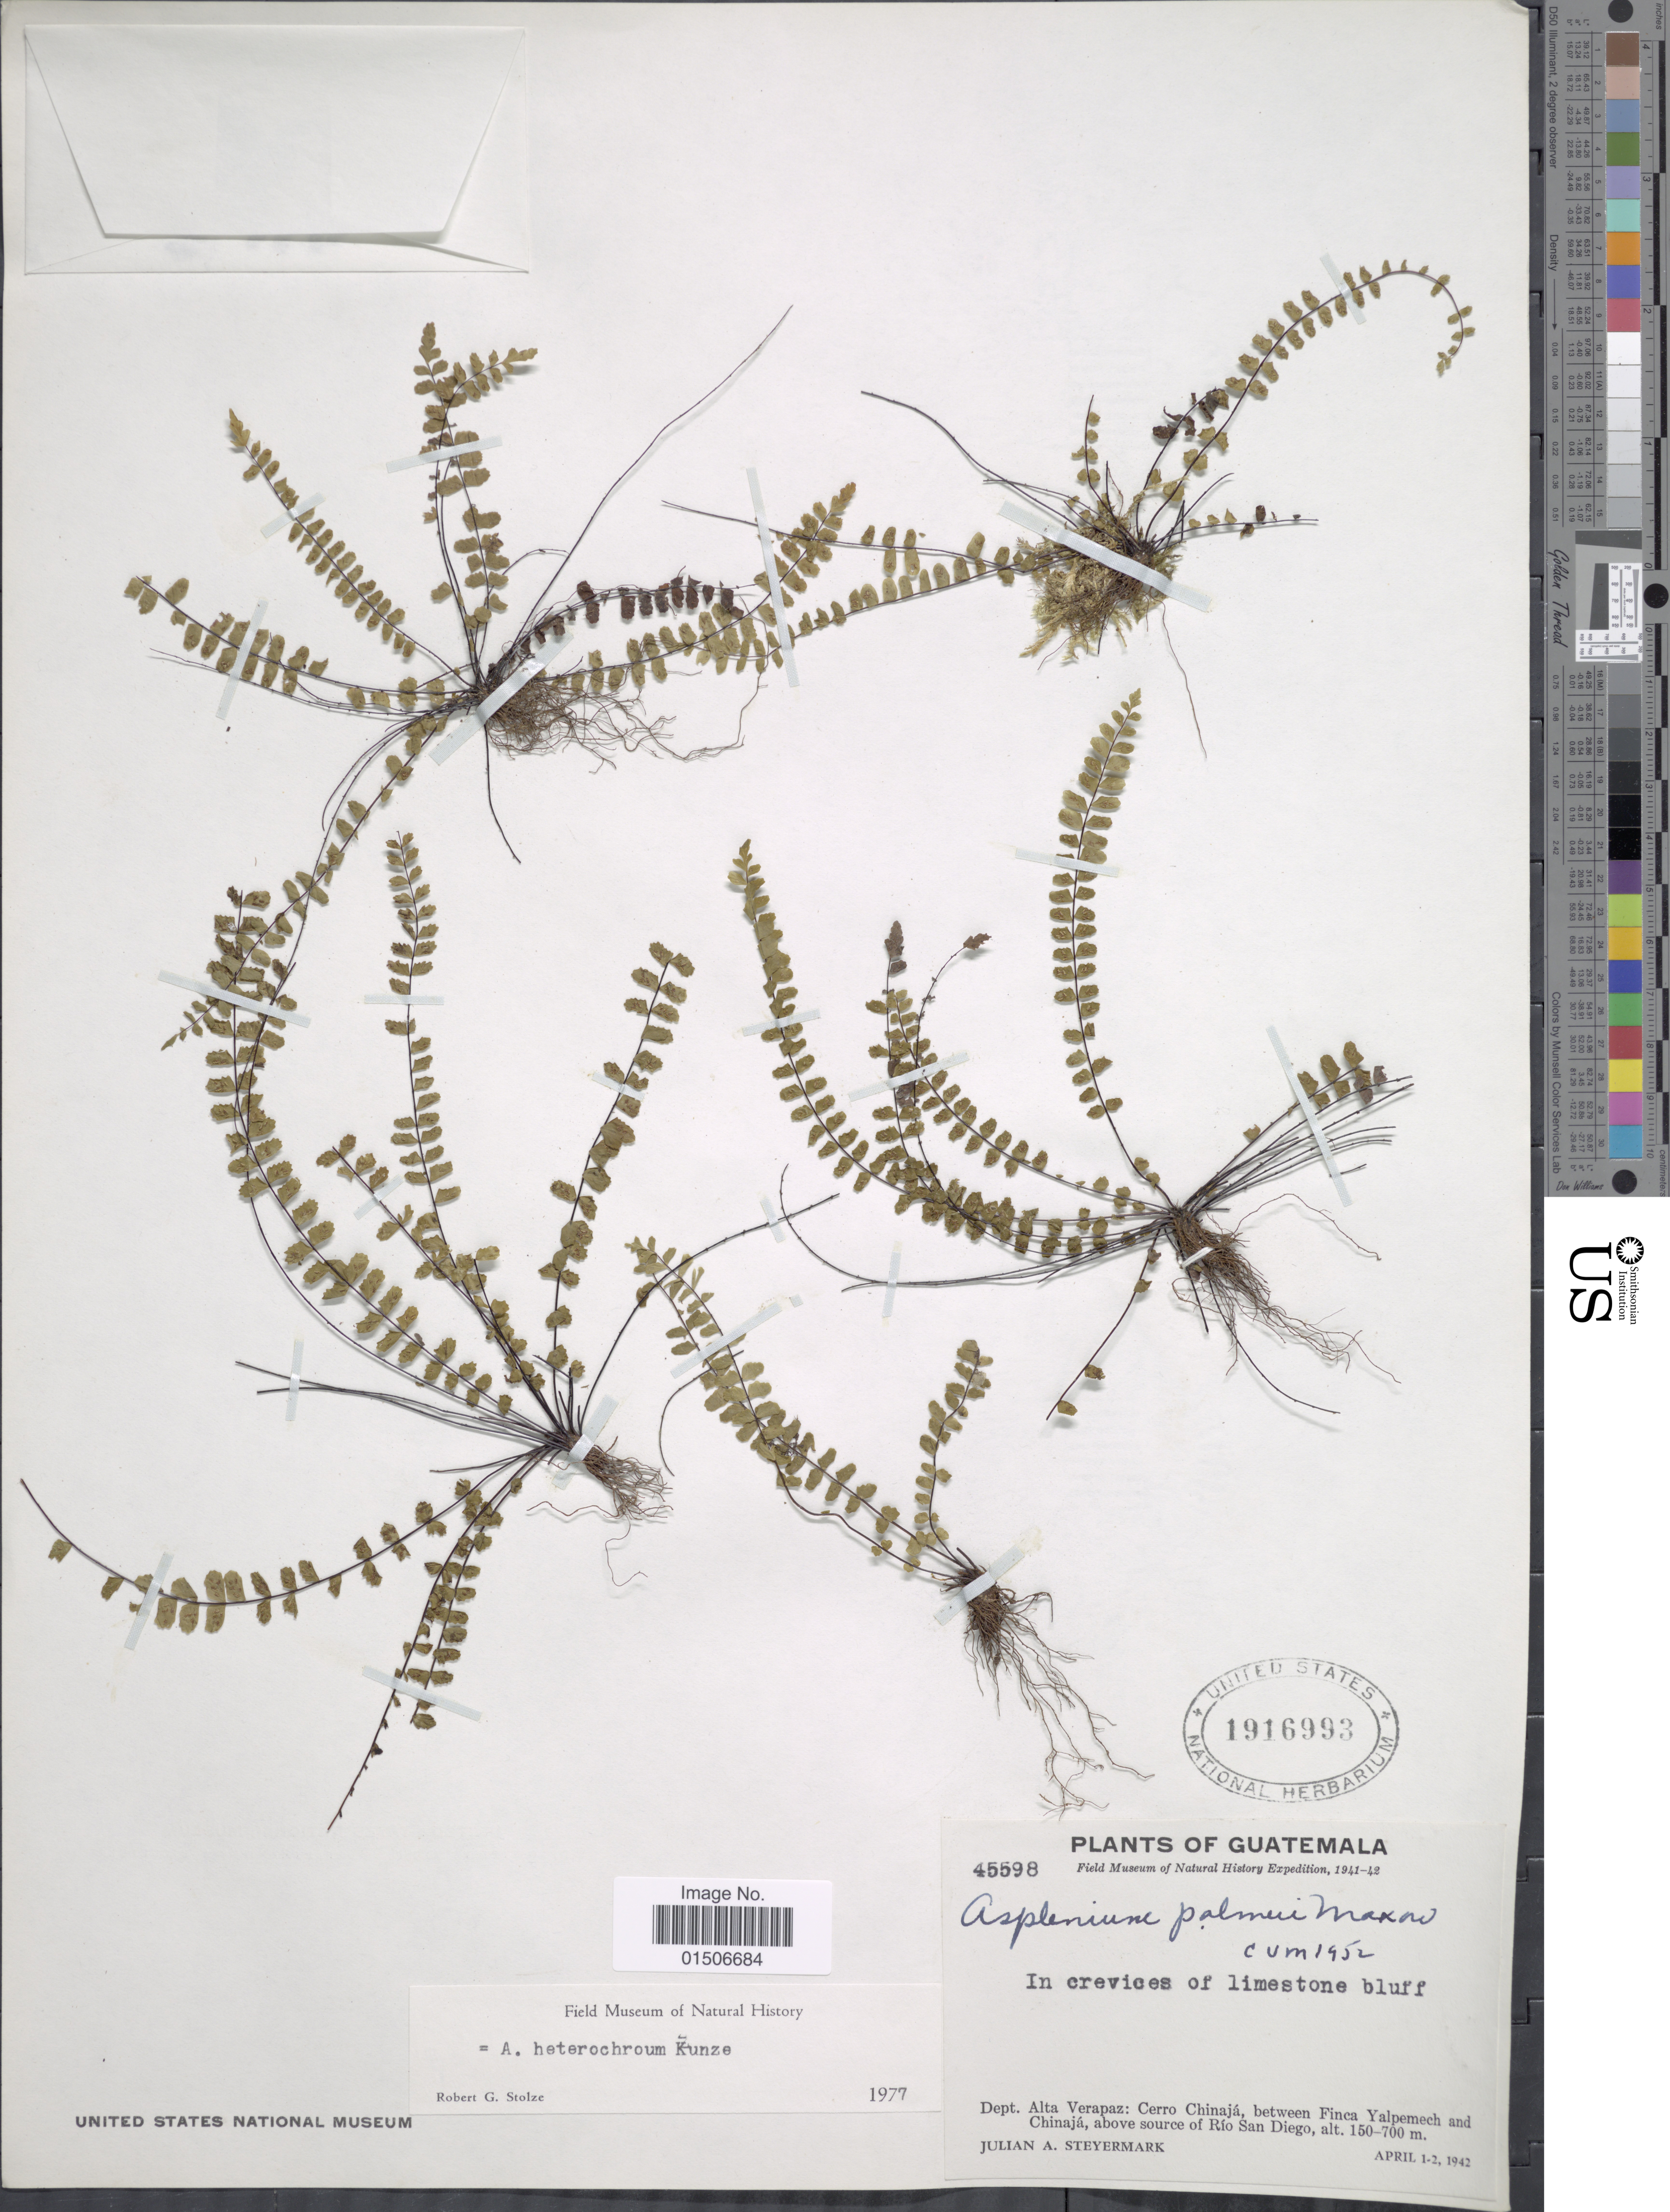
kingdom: Plantae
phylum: Tracheophyta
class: Polypodiopsida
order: Polypodiales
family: Aspleniaceae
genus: Asplenium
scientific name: Asplenium heterochroum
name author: Kunze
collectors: J. Steyermark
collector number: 45598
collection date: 1942-04-01/1942-04-02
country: Guatemala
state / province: Alta Verapaz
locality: Dept. Alta Verapaz: Cerro Chinajá, between Finca Yalpemech and Chinajá, above source of Río San Diego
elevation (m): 150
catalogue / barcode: US 1916993